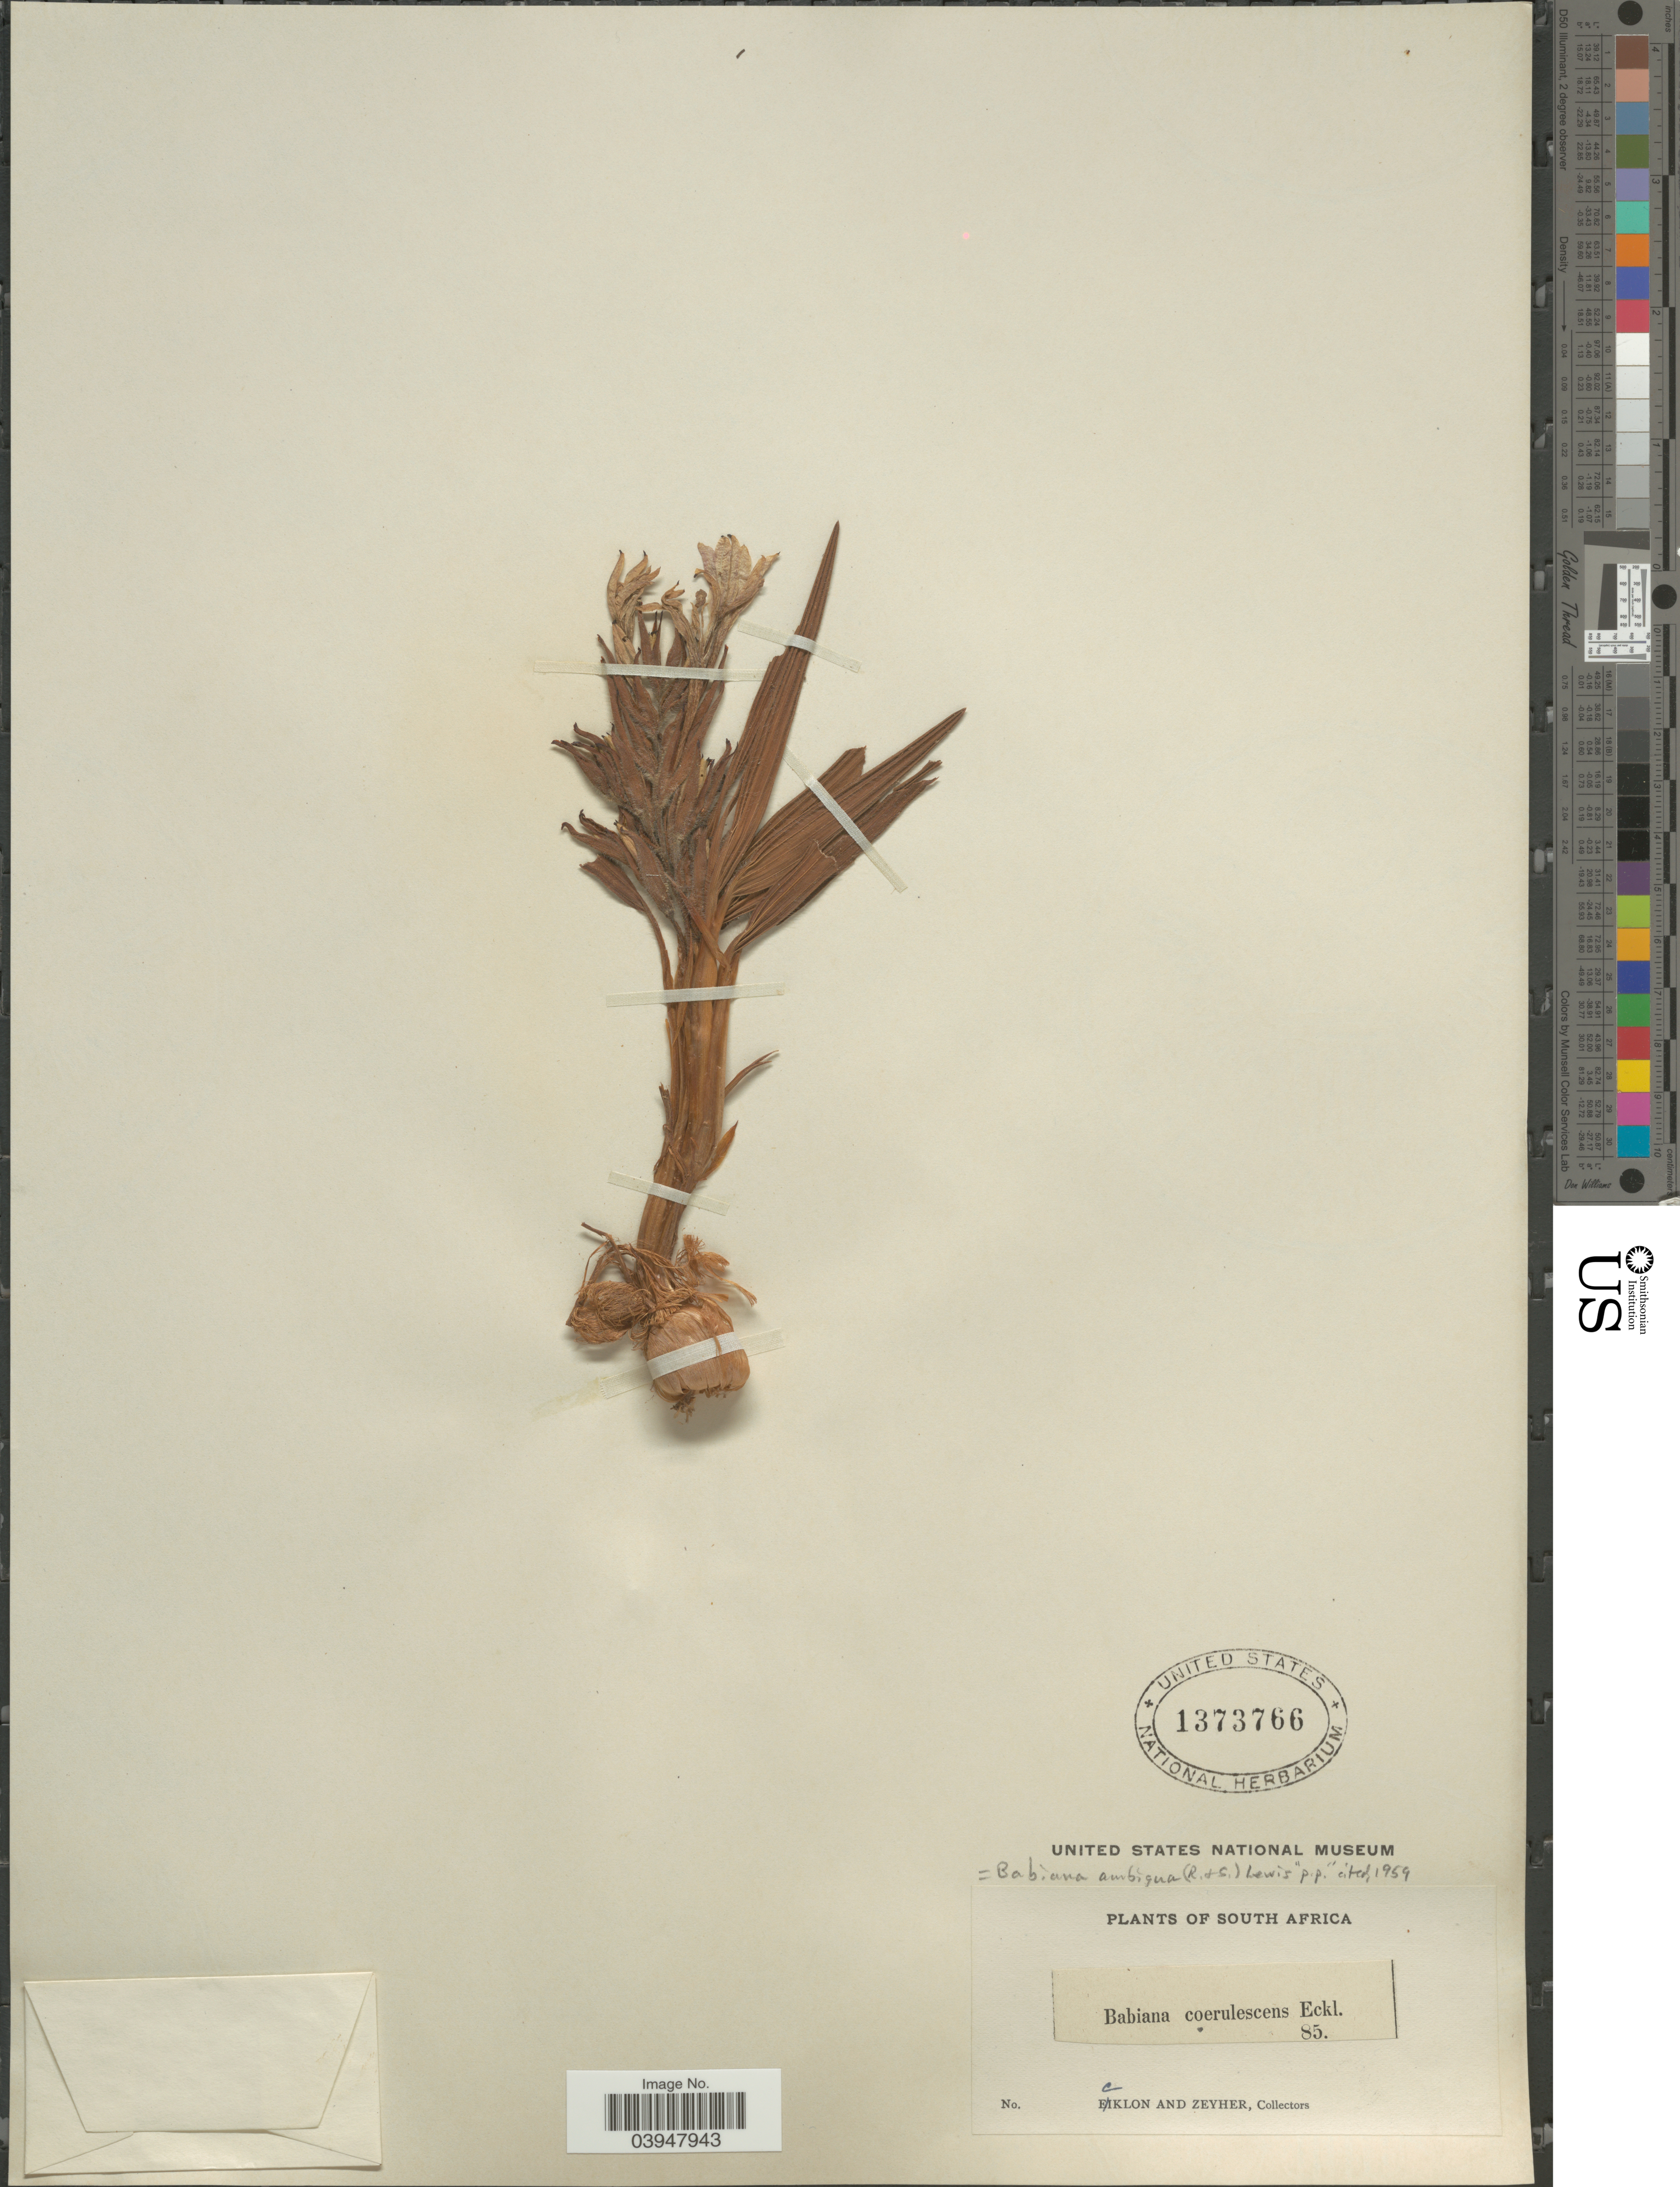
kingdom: Plantae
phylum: Tracheophyta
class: Liliopsida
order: Asparagales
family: Iridaceae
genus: Babiana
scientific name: Babiana ambigua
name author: (Roem. & Schult.) G.J. Lewis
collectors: -. Ecklon & -. Zeyher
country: South Africa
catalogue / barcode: US 1373766